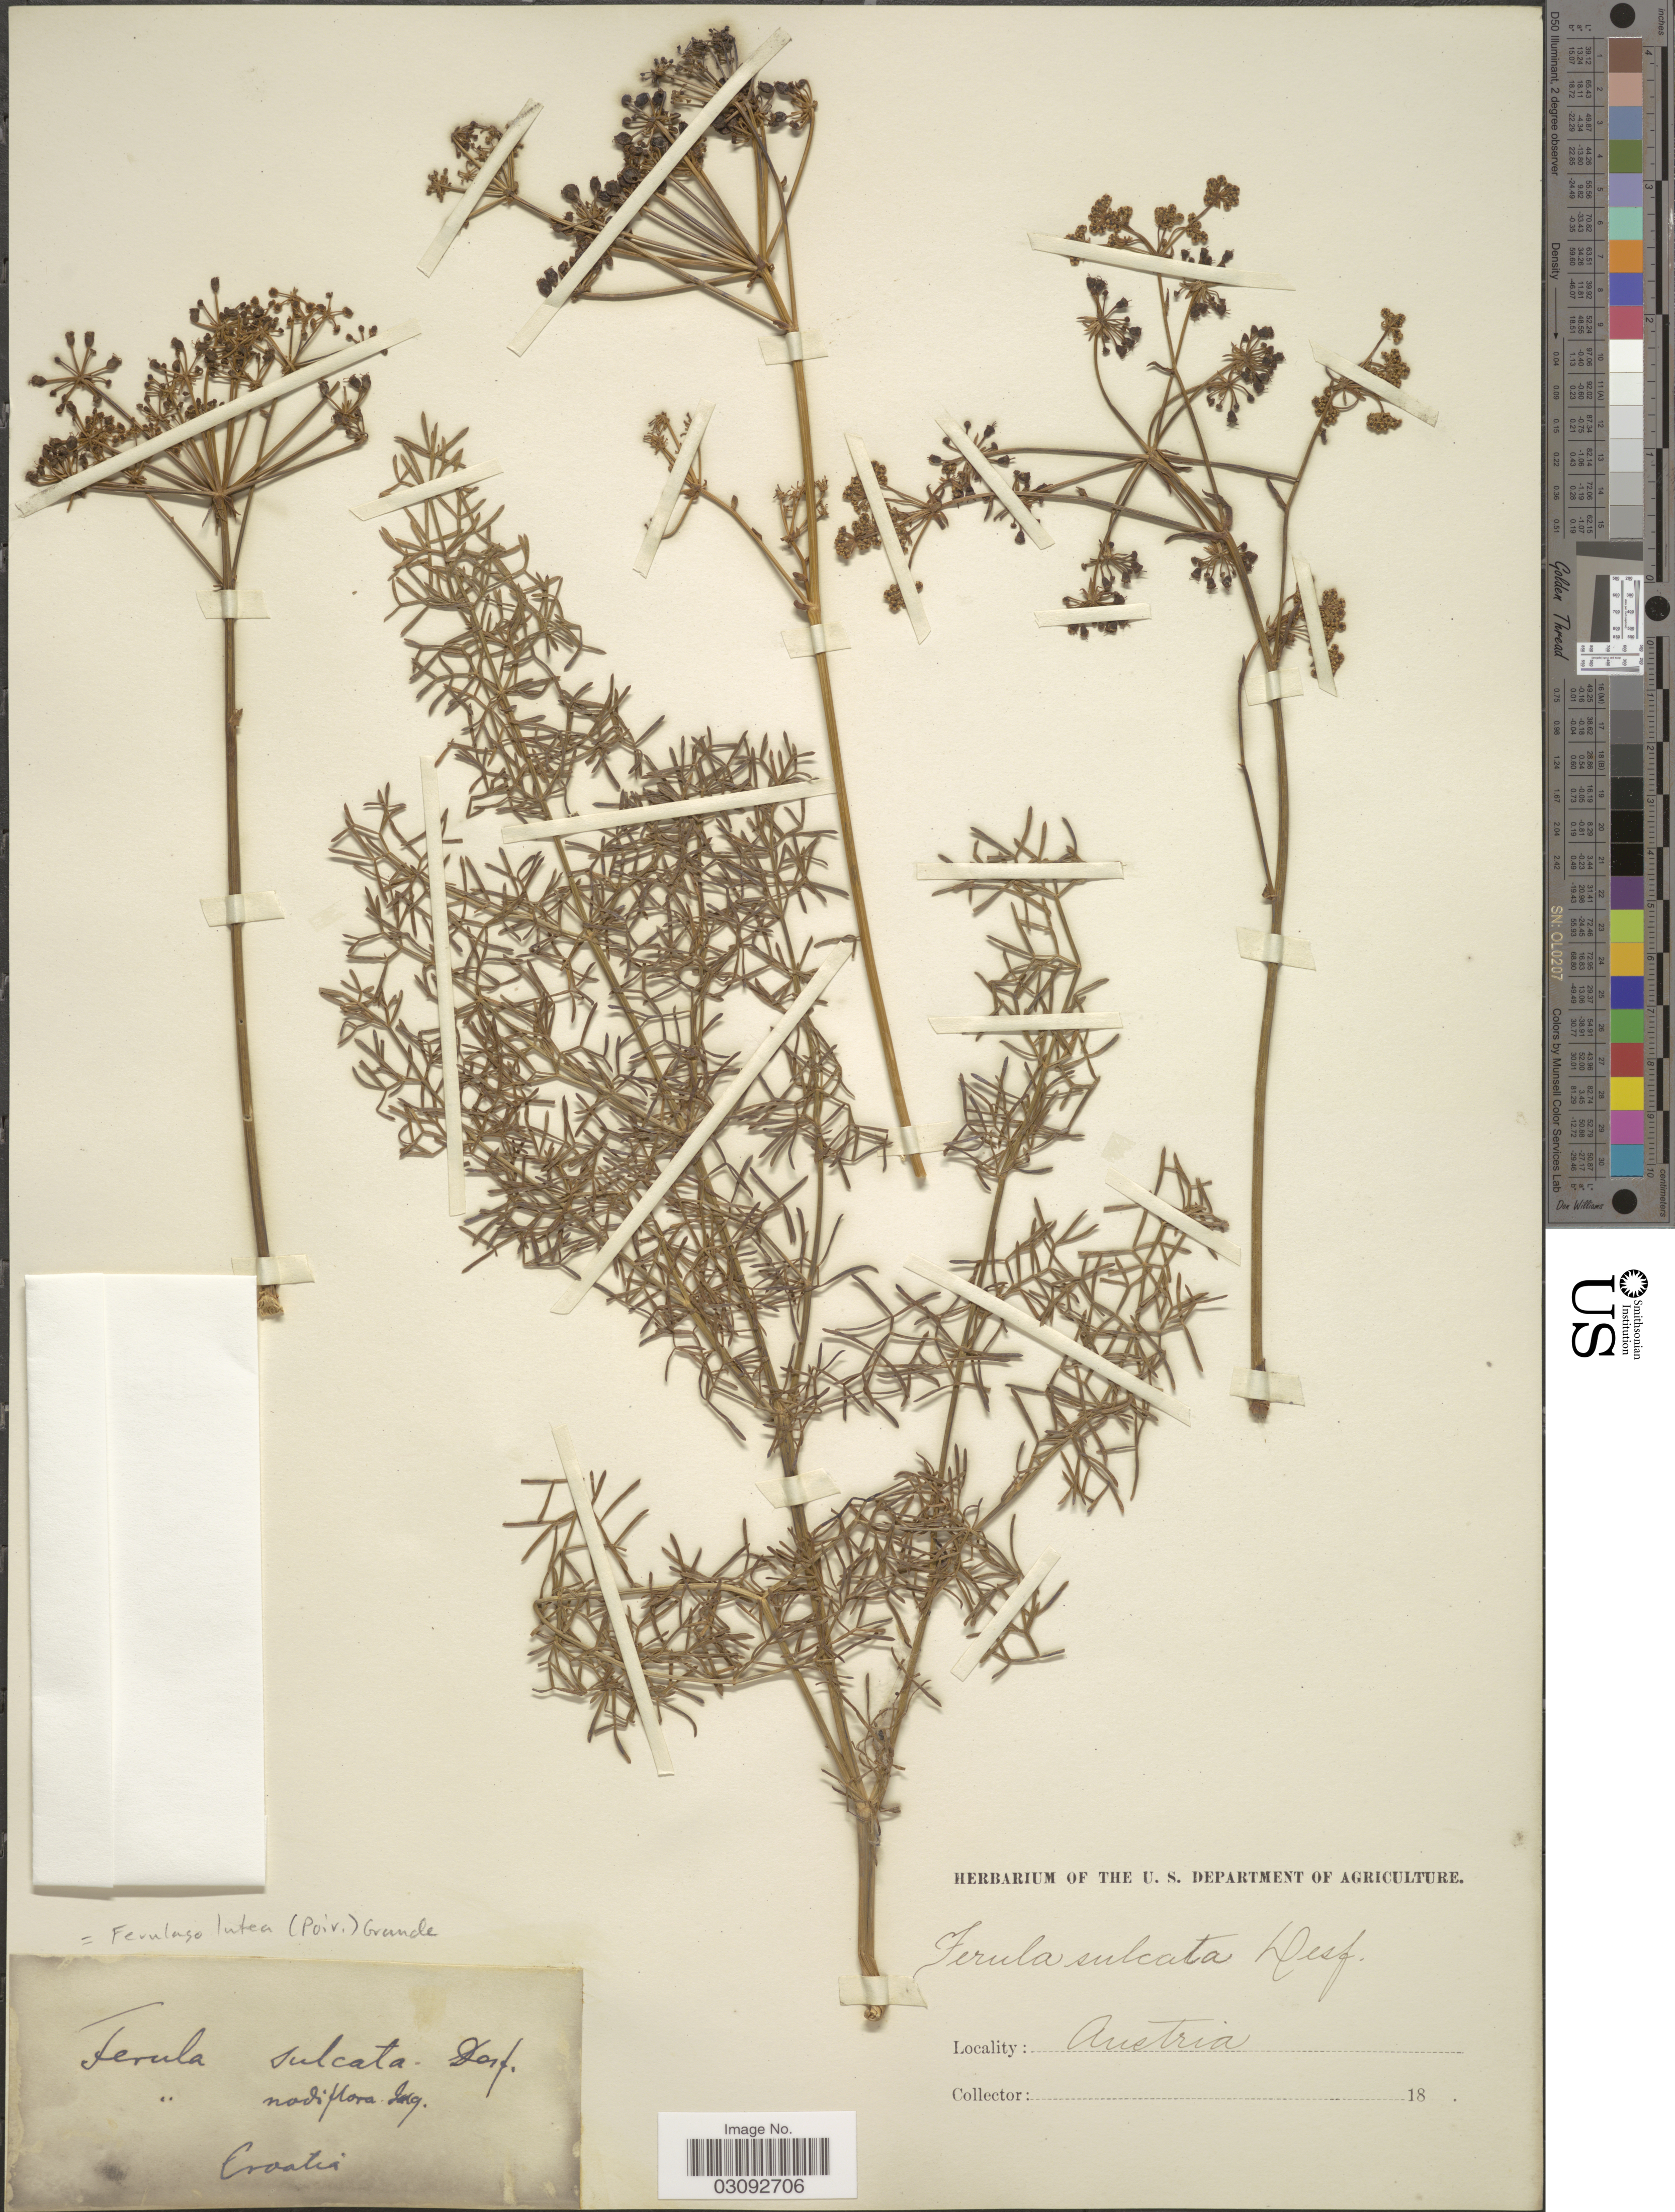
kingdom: Plantae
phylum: Tracheophyta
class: Magnoliopsida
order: Apiales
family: Apiaceae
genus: Ferulago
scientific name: Ferulago lutea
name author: (Poir.) Grande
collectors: ex herb. U. S. Department of Agriculture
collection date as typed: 18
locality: Austria, Croatie.